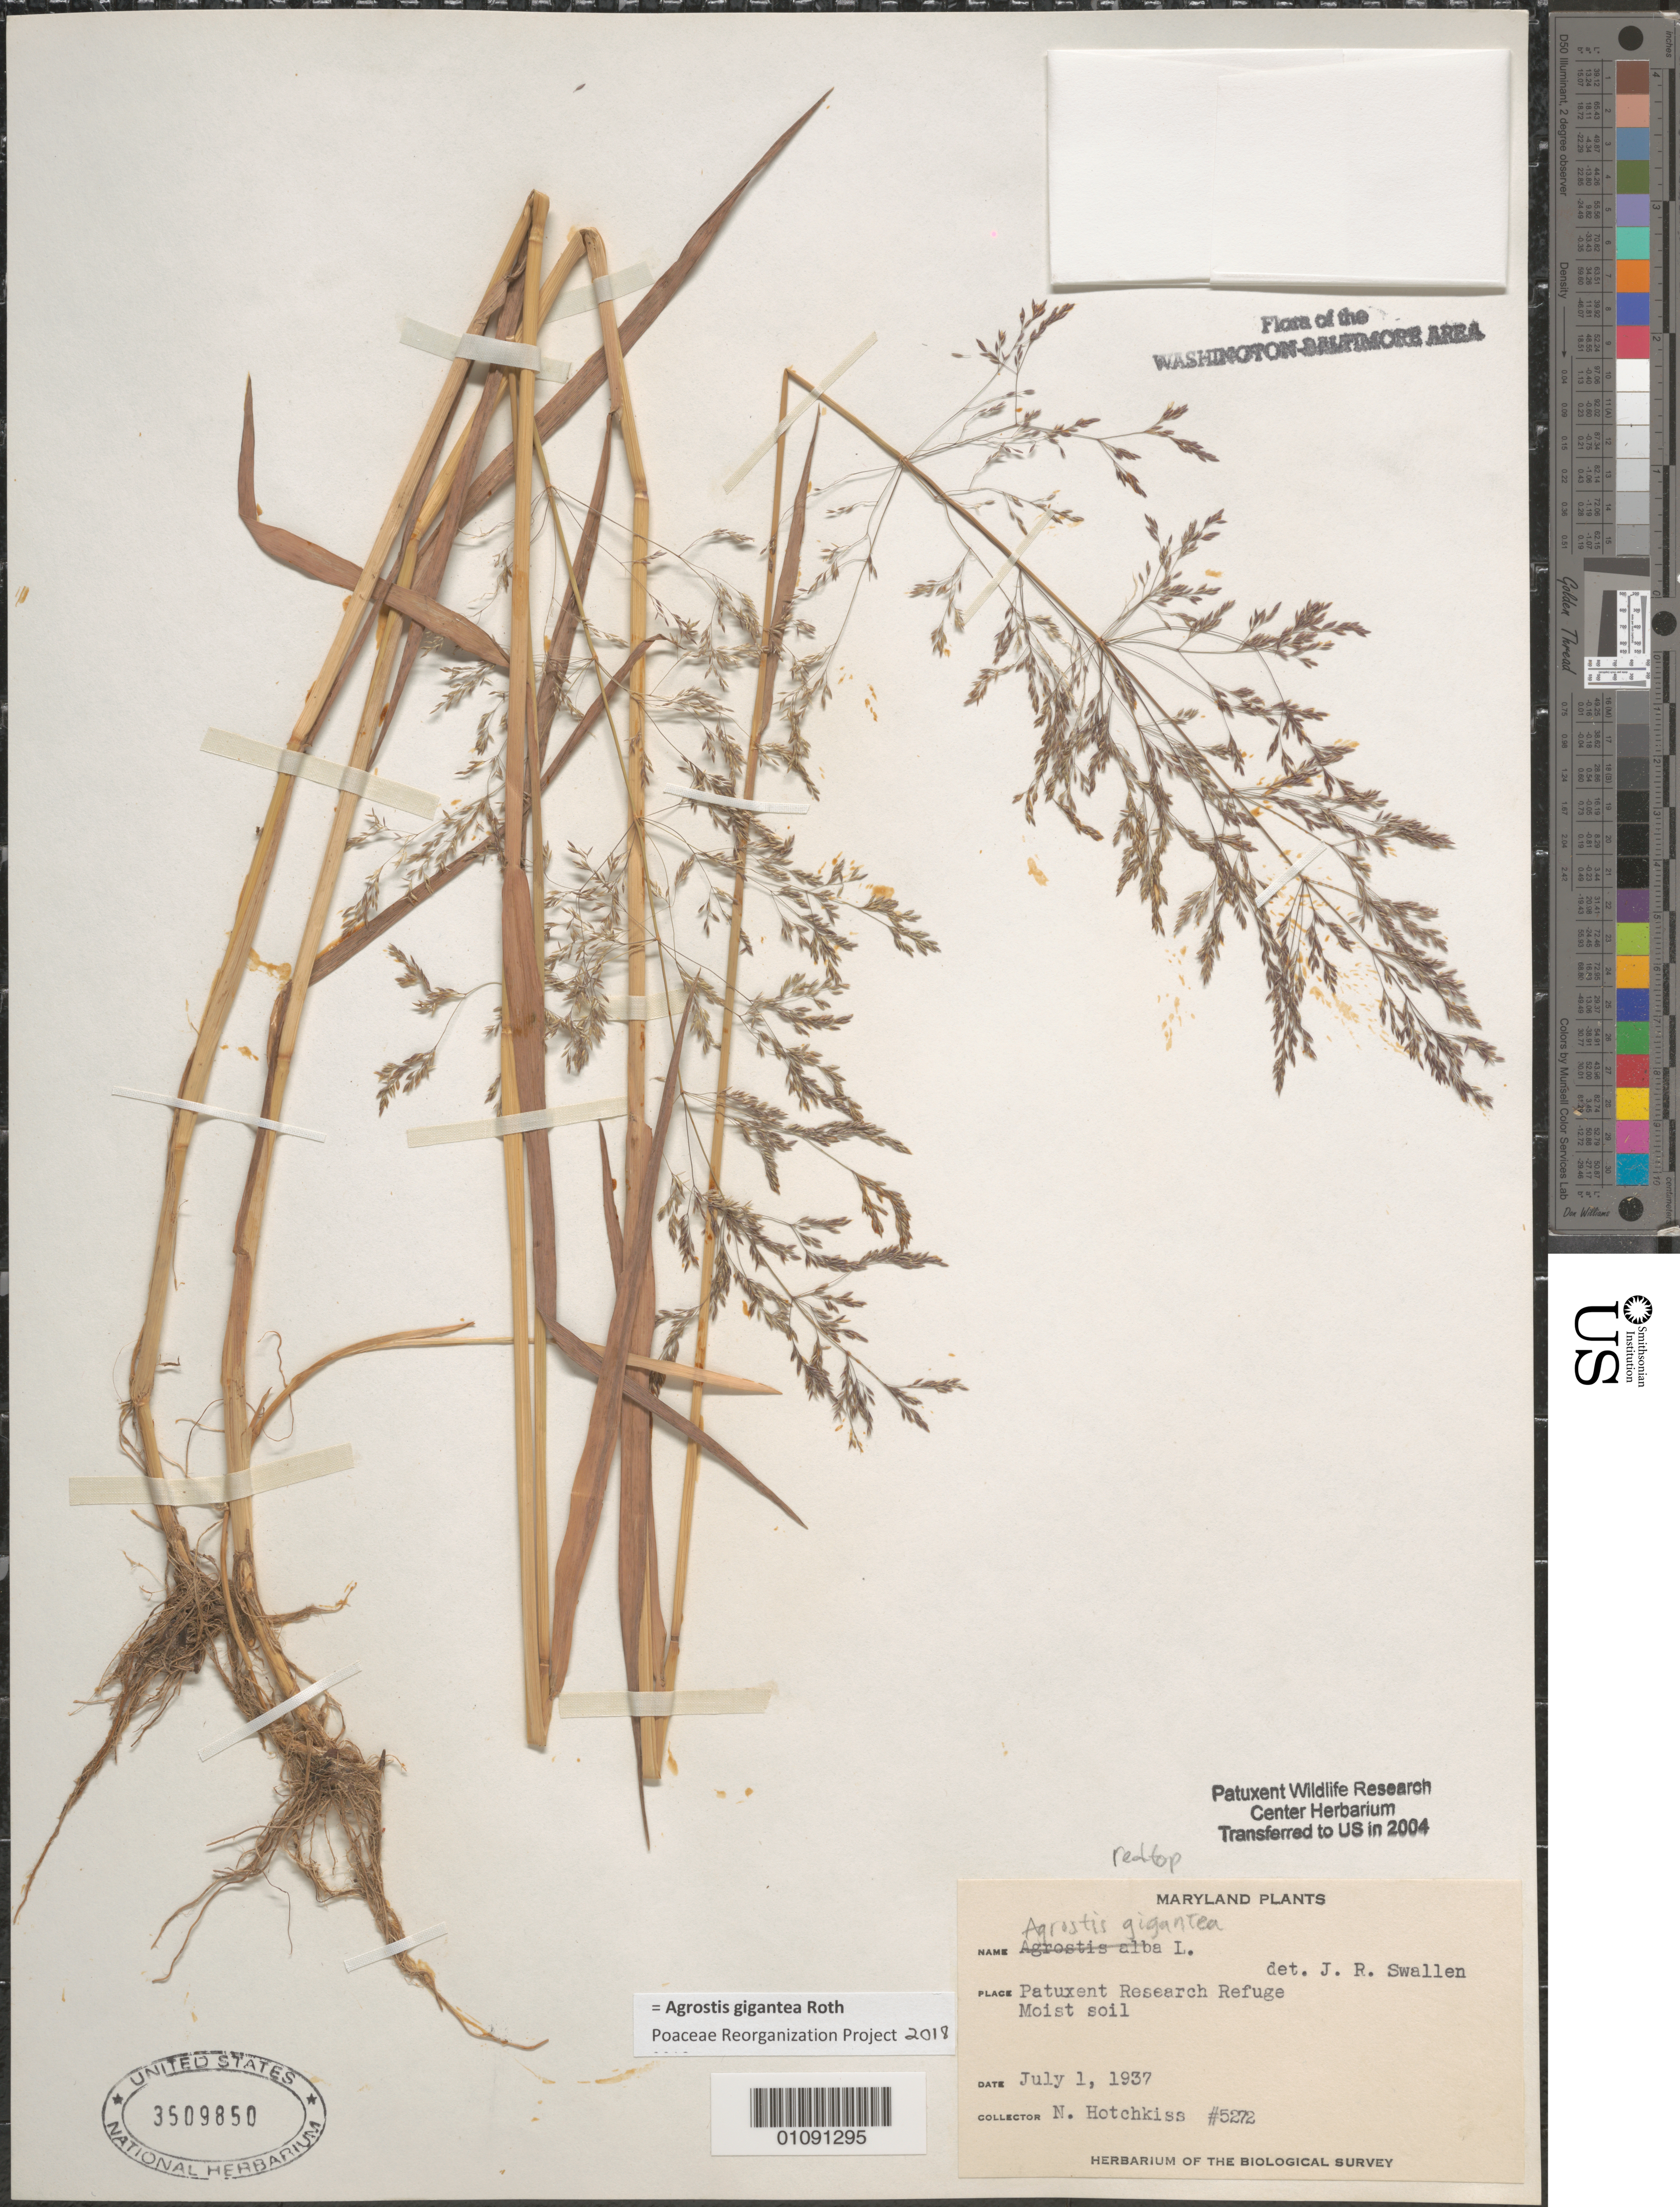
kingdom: Plantae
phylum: Tracheophyta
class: Liliopsida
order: Poales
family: Poaceae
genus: Agrostis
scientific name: Agrostis gigantea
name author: Roth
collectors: N. Hotchkiss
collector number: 5272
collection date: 1937-07-01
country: United States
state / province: Maryland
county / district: Prince George's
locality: Patuxent Wildlife Refuge.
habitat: Moist soil.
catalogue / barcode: US 3509850